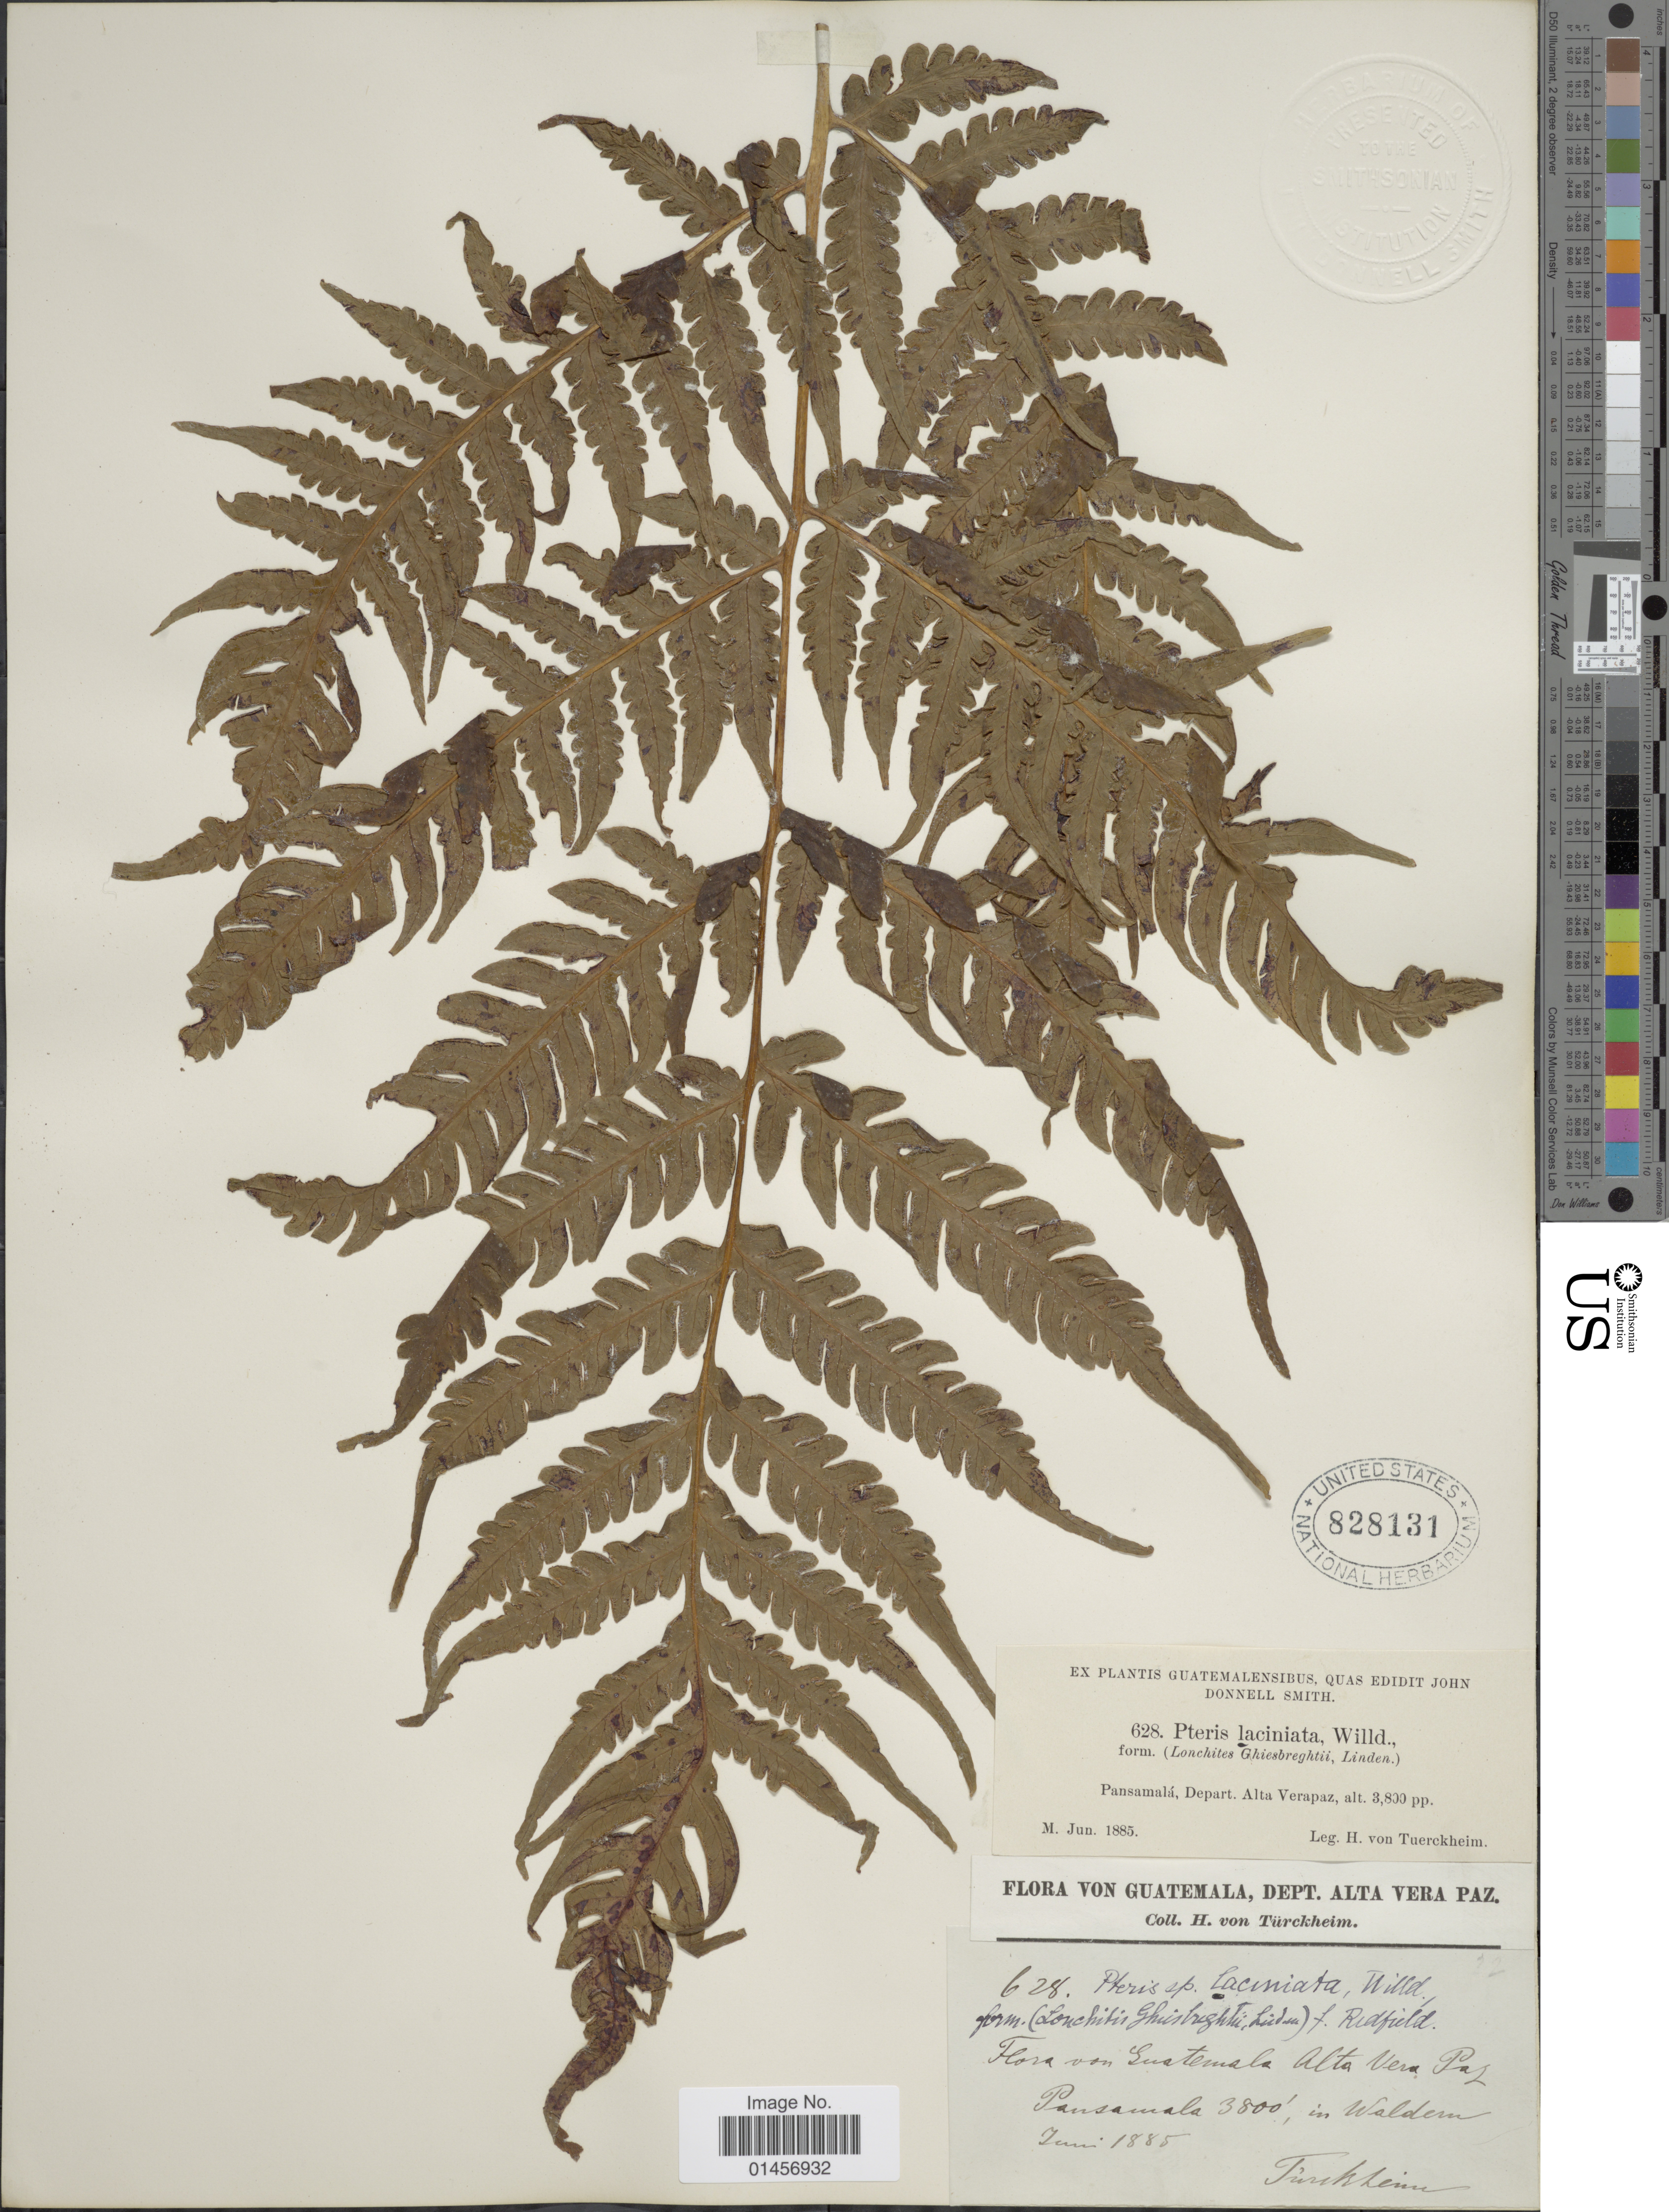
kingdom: Plantae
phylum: Tracheophyta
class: Polypodiopsida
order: Polypodiales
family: Lonchitidaceae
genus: Lonchitis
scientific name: Lonchitis hirsuta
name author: L.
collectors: H. von Türckheim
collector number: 628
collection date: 1885-06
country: Guatemala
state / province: Alta Verapaz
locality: Pansamala, Depart. Alta Verapaz.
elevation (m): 1158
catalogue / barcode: US 828131